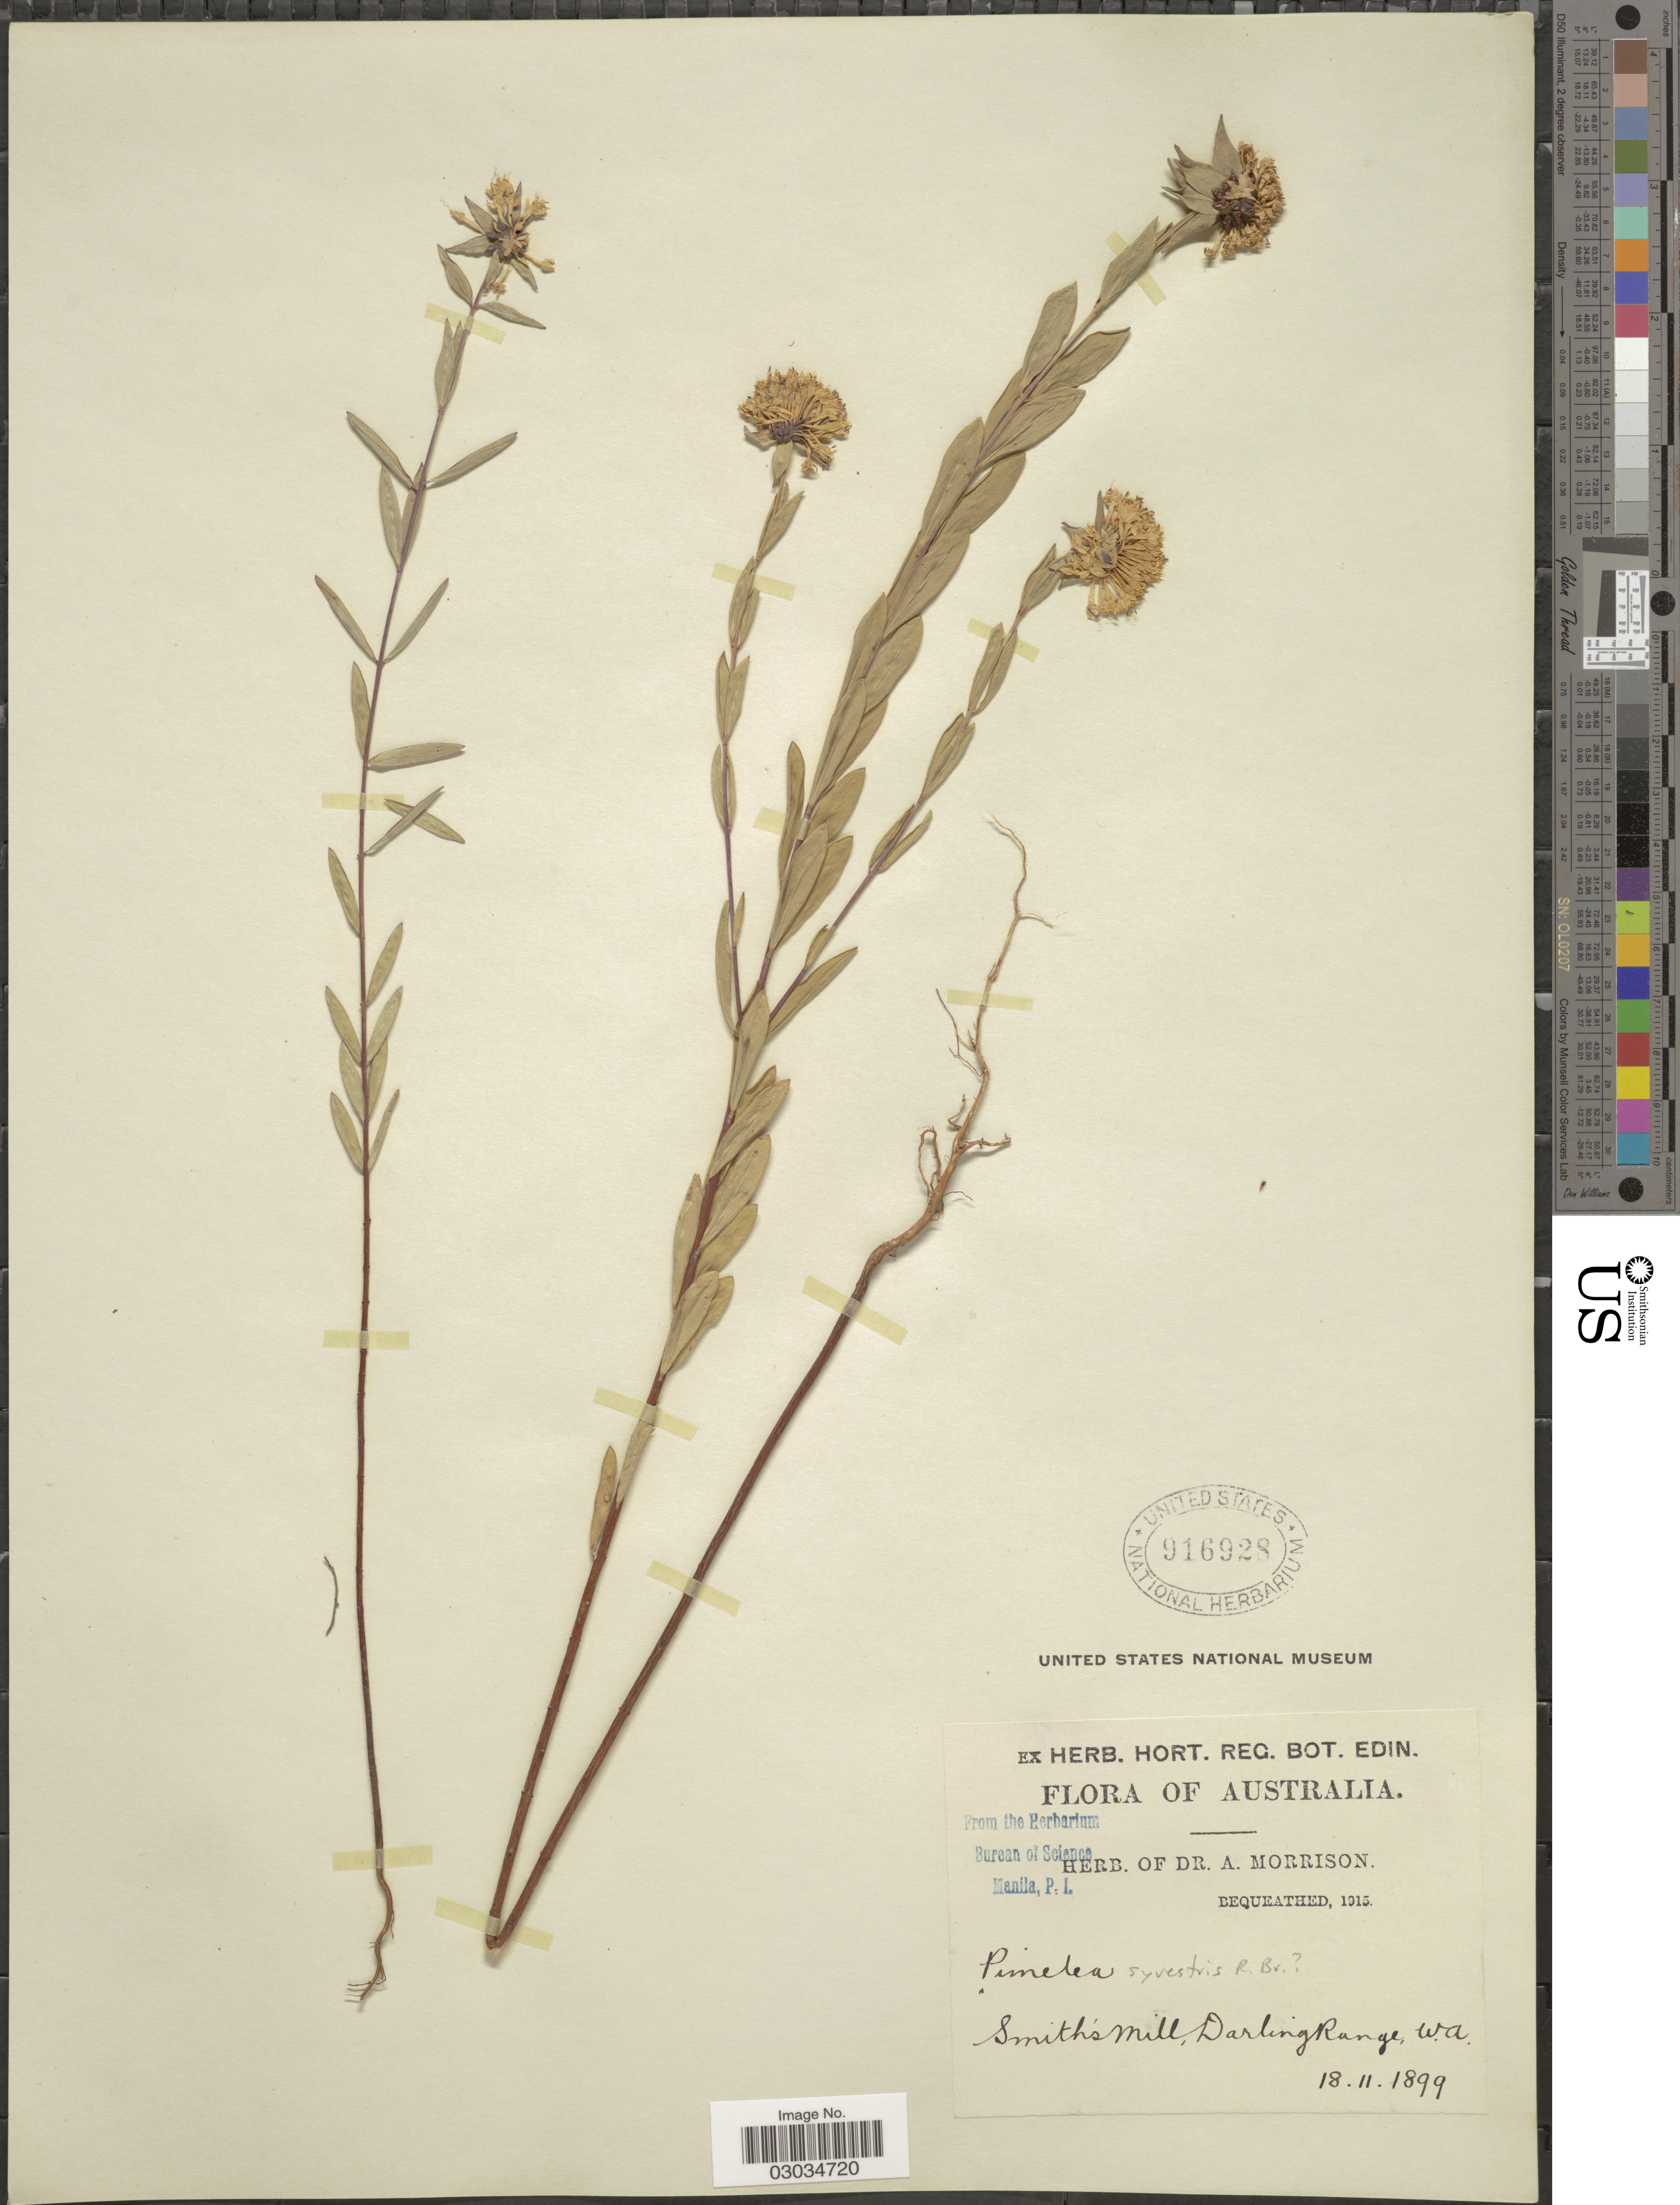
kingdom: Plantae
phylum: Tracheophyta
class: Magnoliopsida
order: Malvales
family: Thymelaeaceae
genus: Pimelea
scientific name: Pimelea sylvestris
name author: R. Br.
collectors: ex herb. Dr. A. Morrison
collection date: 1899-11-18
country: Australia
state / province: Western Australia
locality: Smith's Mill, Darling Range. W.A.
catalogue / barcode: US 916928